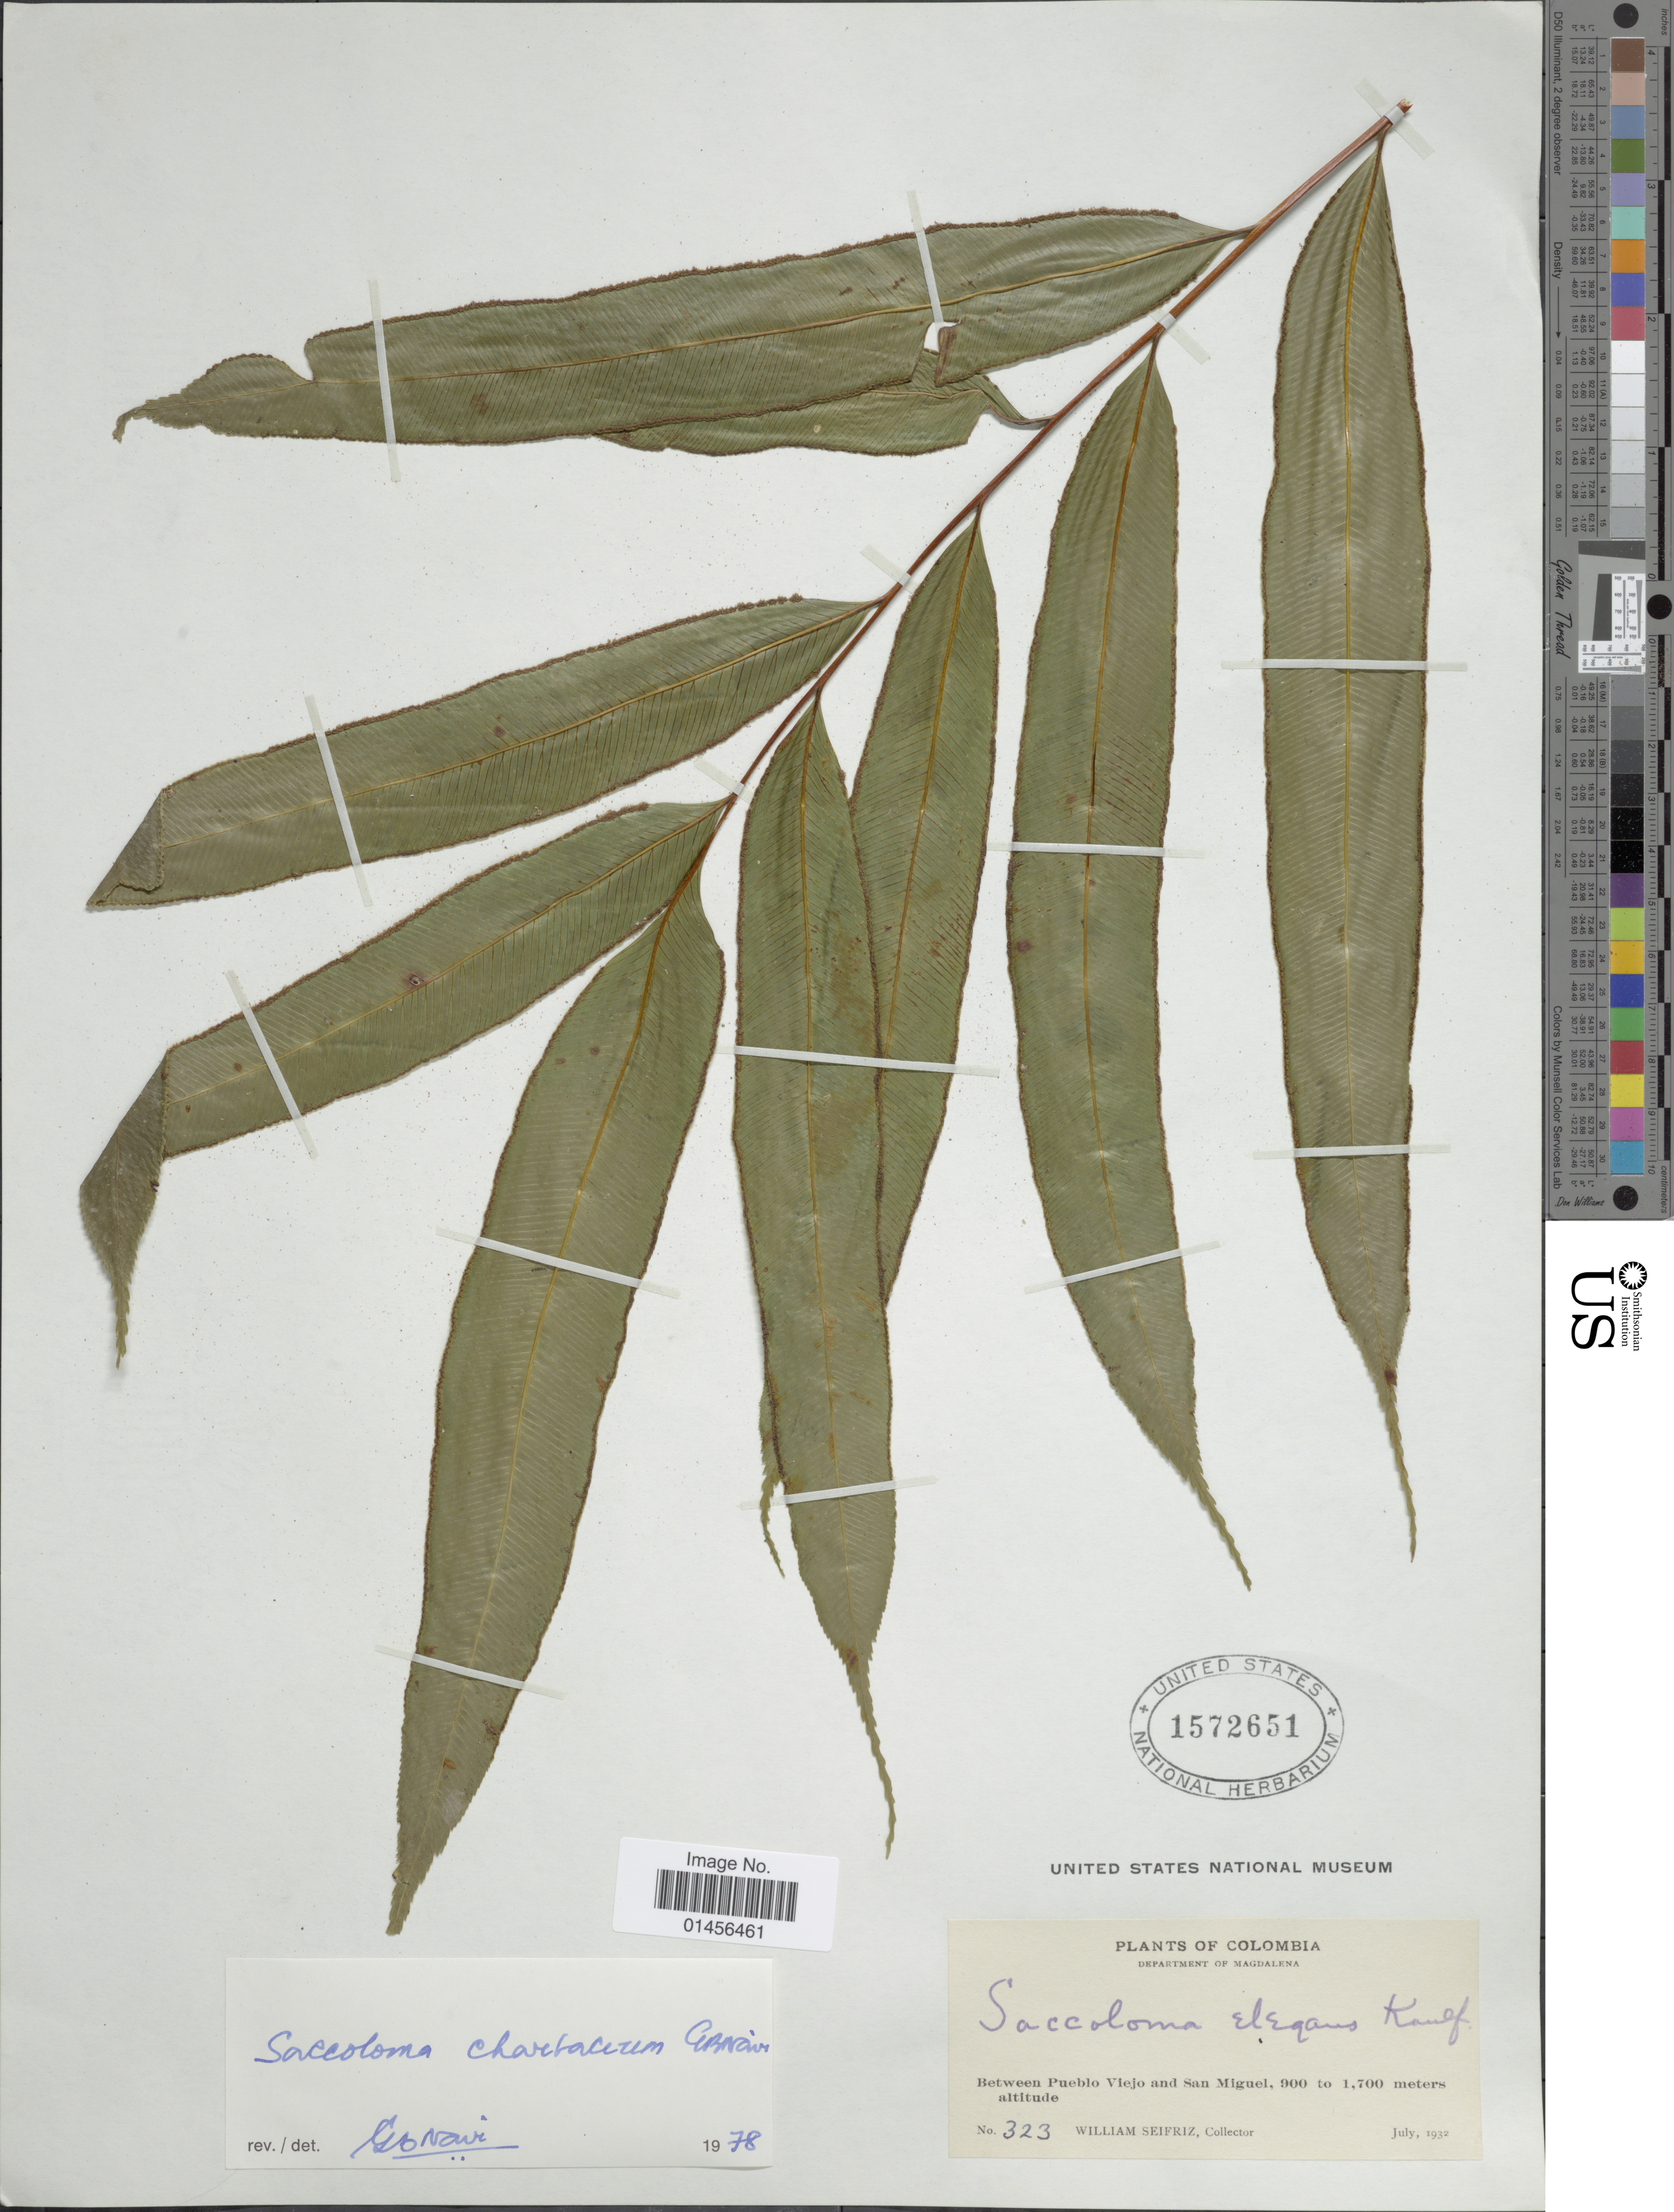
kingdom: Plantae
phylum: Tracheophyta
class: Polypodiopsida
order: Polypodiales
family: Saccolomataceae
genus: Saccoloma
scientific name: Saccoloma elegans subsp. chartaceum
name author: Cremers & K.U. Kramer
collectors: W. Seifriz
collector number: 323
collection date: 1932-07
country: Colombia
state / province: Magdalena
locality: Department of Magdalena, Between Pueblo Viejo and San Miguel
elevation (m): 900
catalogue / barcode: US 1572651